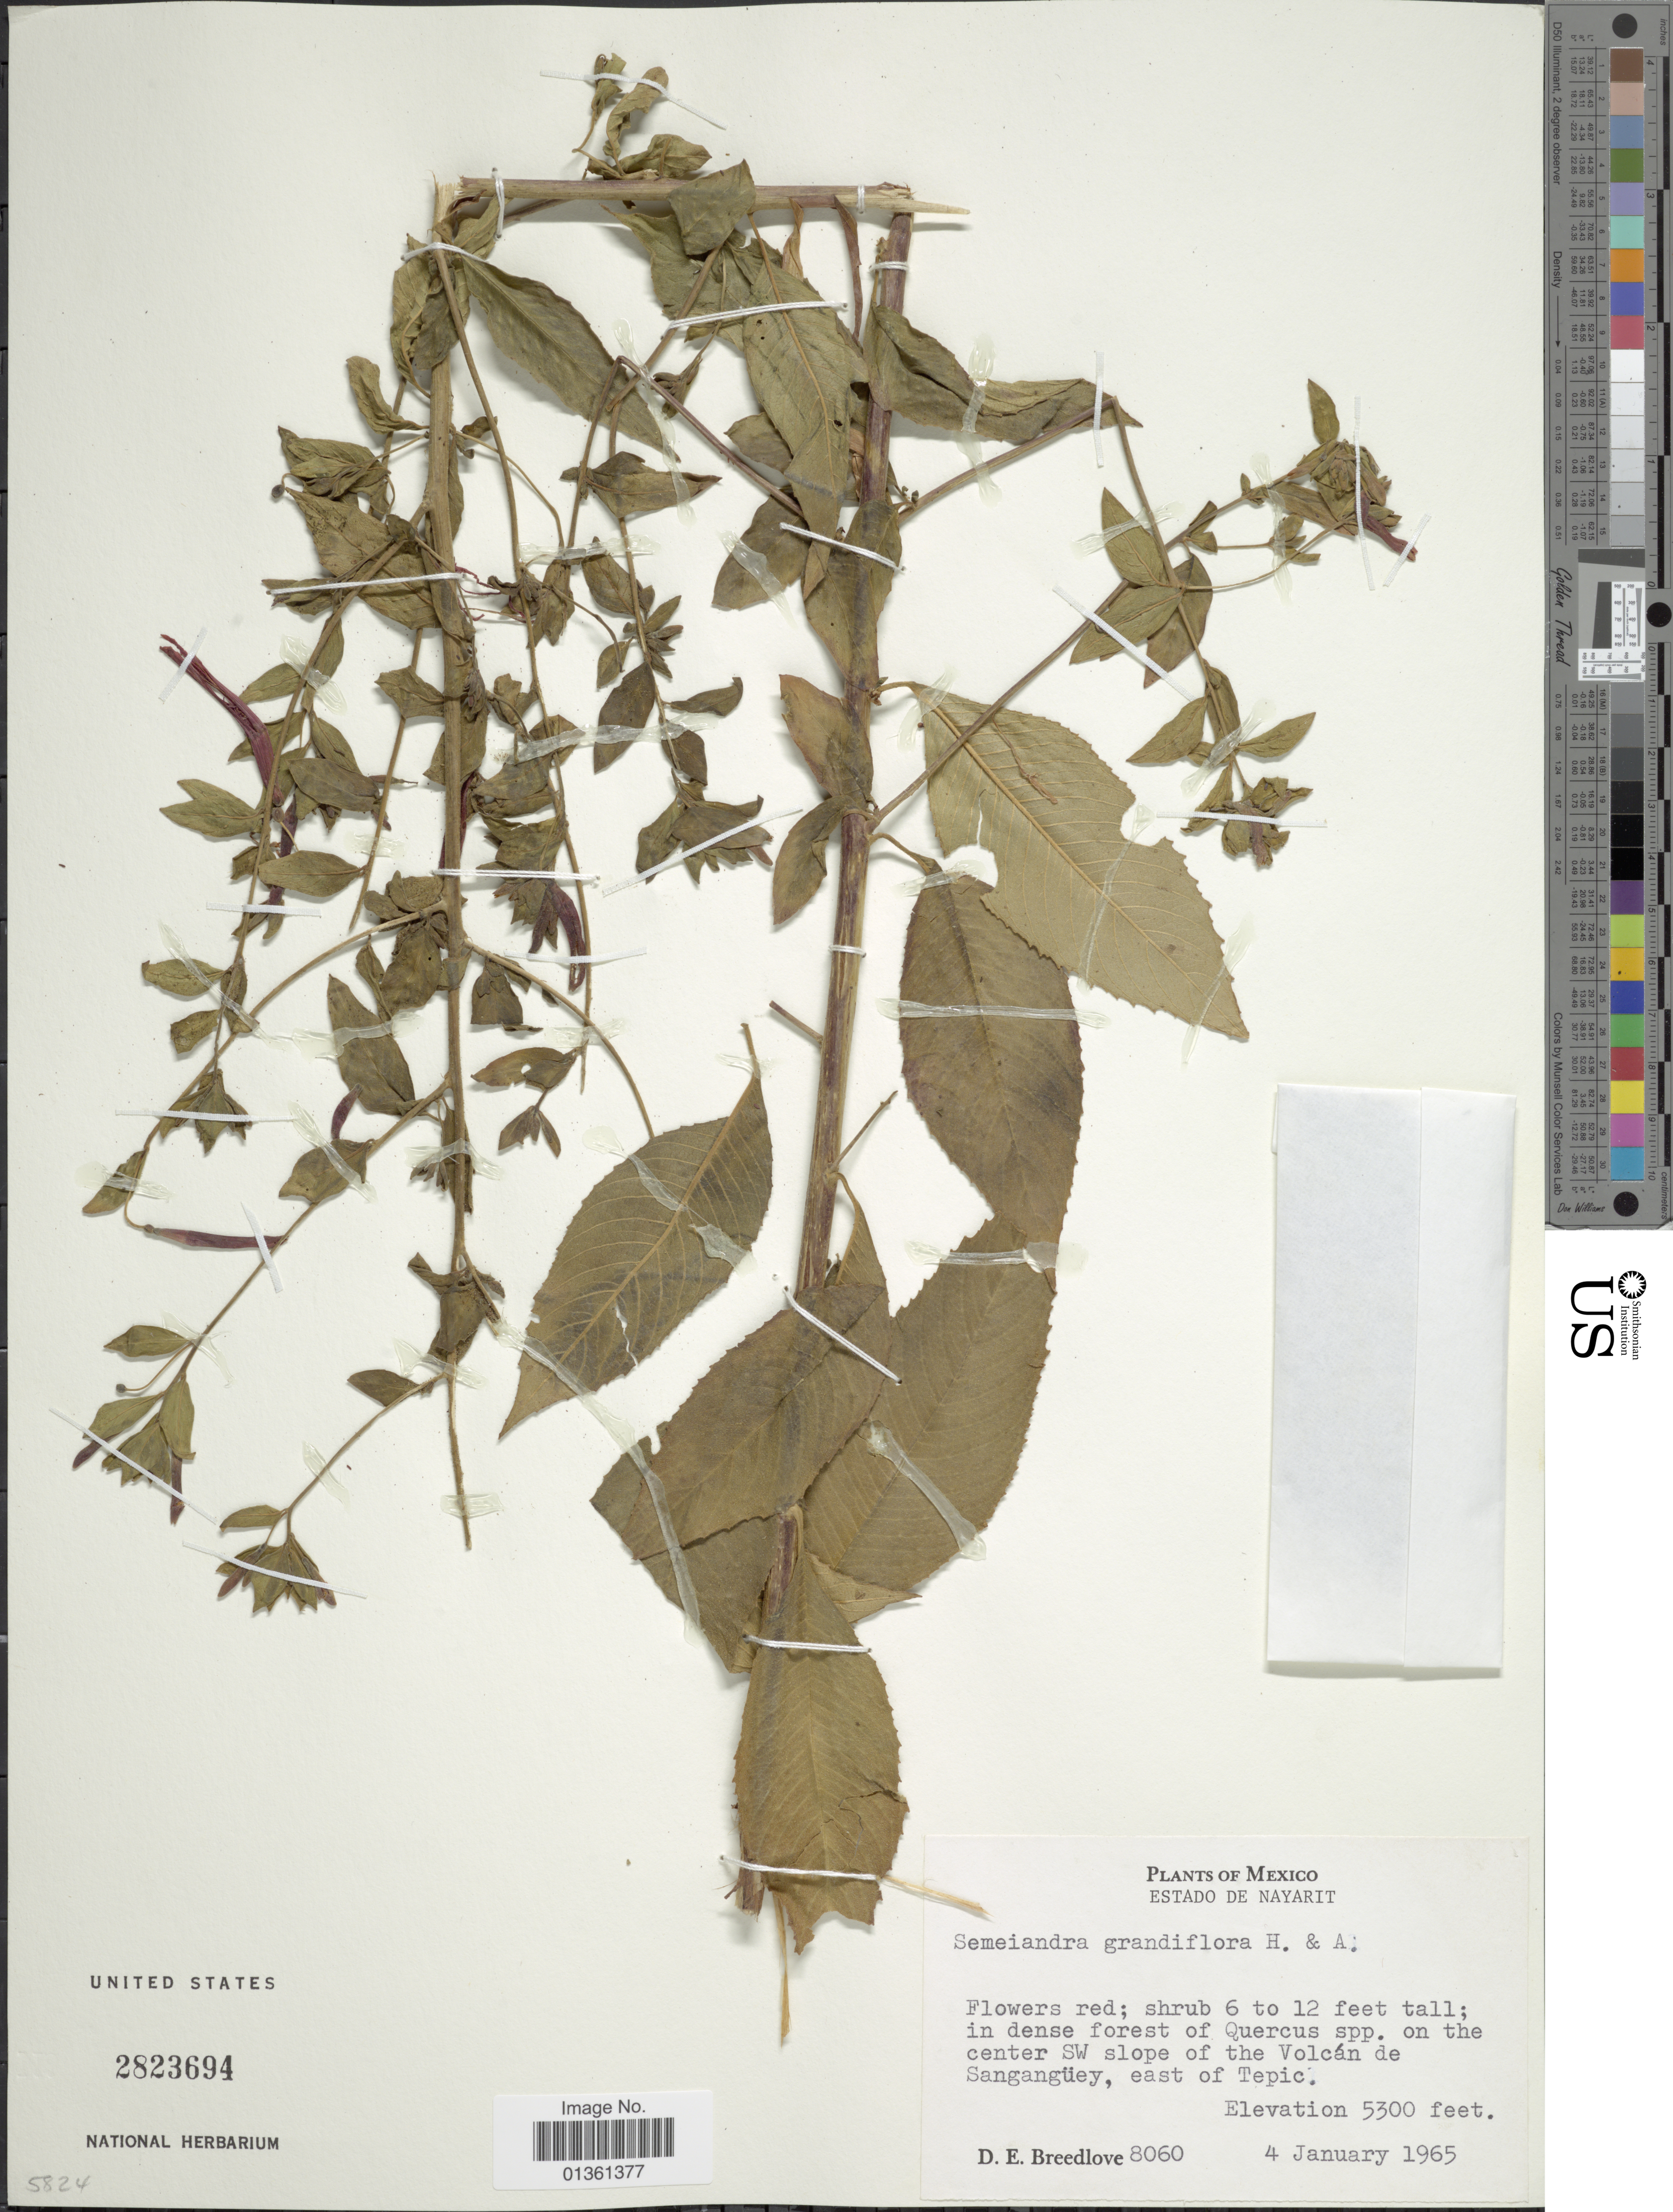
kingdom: Plantae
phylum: Tracheophyta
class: Magnoliopsida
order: Myrtales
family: Onagraceae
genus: Lopezia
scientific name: Lopezia semeiandra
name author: Plitmann et al.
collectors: D. E. Breedlove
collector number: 8060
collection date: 1965-01-04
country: Mexico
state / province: Nayarit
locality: On the center SW slope of the Volcán de Sangangüey, east of Tepic.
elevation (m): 1615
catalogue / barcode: US 2823694